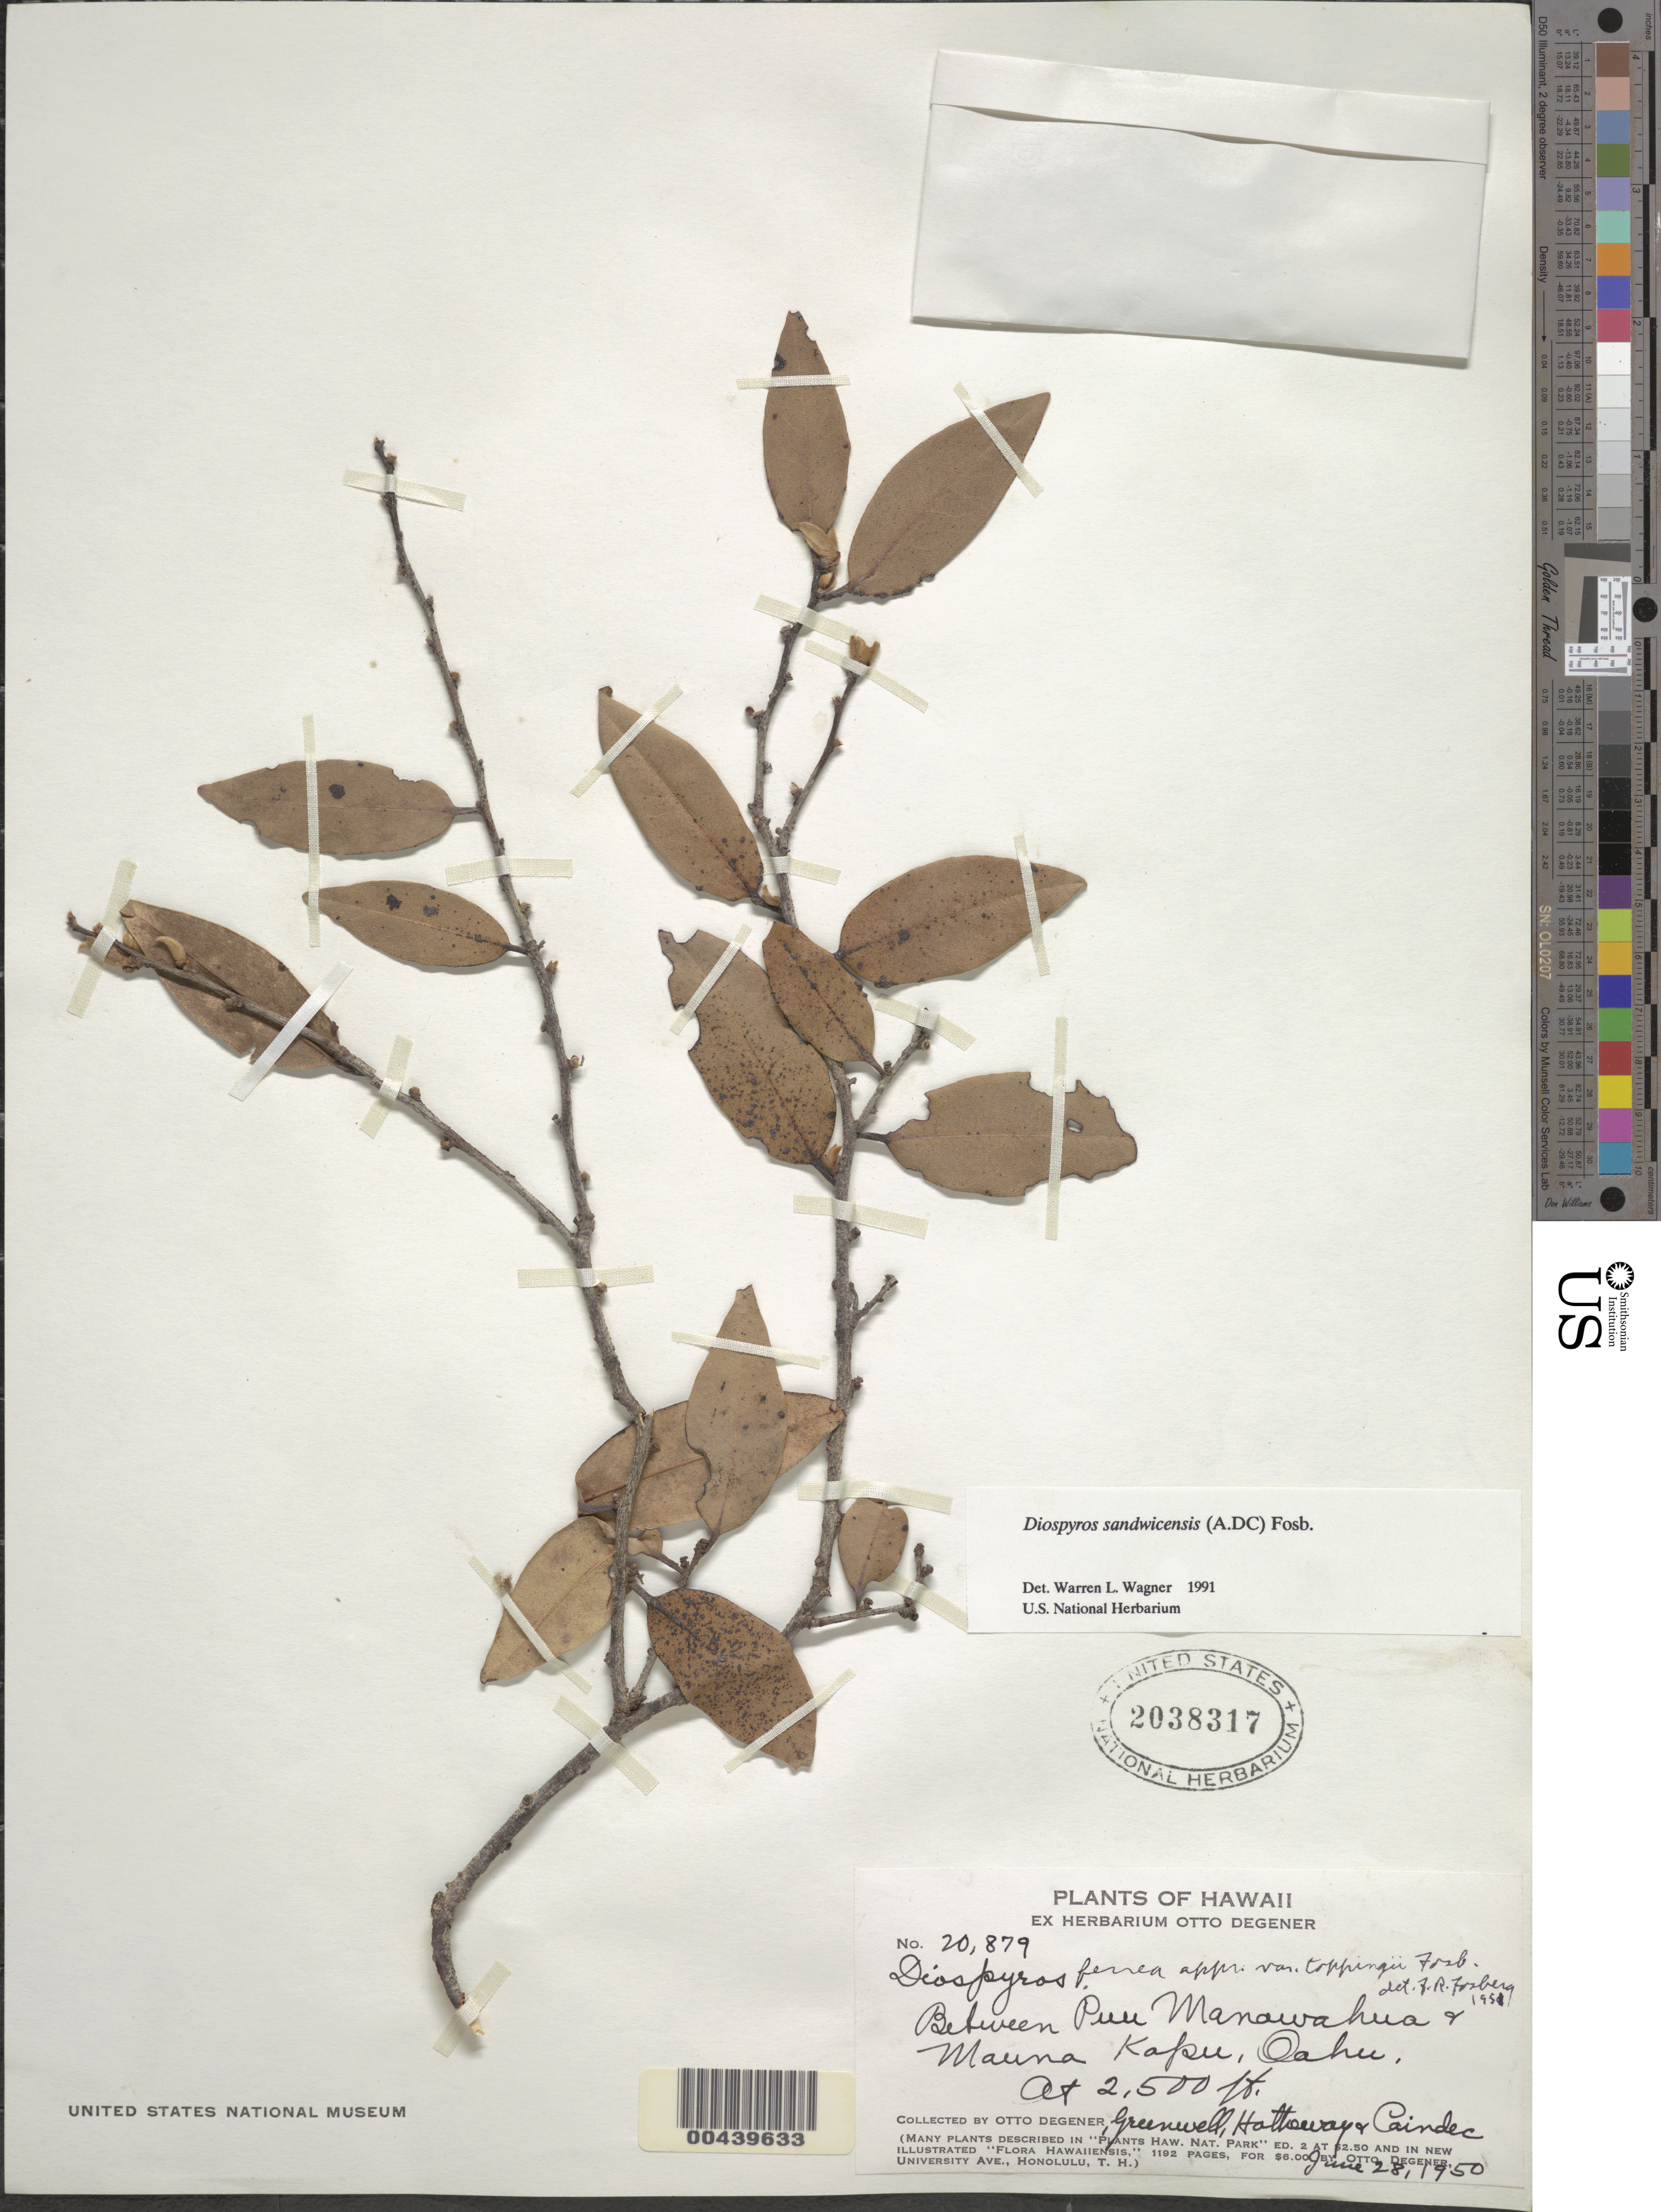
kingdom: Plantae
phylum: Tracheophyta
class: Magnoliopsida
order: Ericales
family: Ebenaceae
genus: Diospyros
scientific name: Diospyros sandwicensis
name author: (A. DC.) Fosberg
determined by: Wagner, W. L., (BOT), Smithsonian Institution - National Museum of Natural History (UNITED STATES)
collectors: O. Degener, -. Greenwell, -- Hatheway & Caindec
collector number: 20879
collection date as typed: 28 Jun 1950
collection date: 1950-06-28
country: United States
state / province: Hawaii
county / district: Honolulu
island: Oahu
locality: Between Puu Manawahua and Mauna Kapu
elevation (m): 762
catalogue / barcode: US 2038317